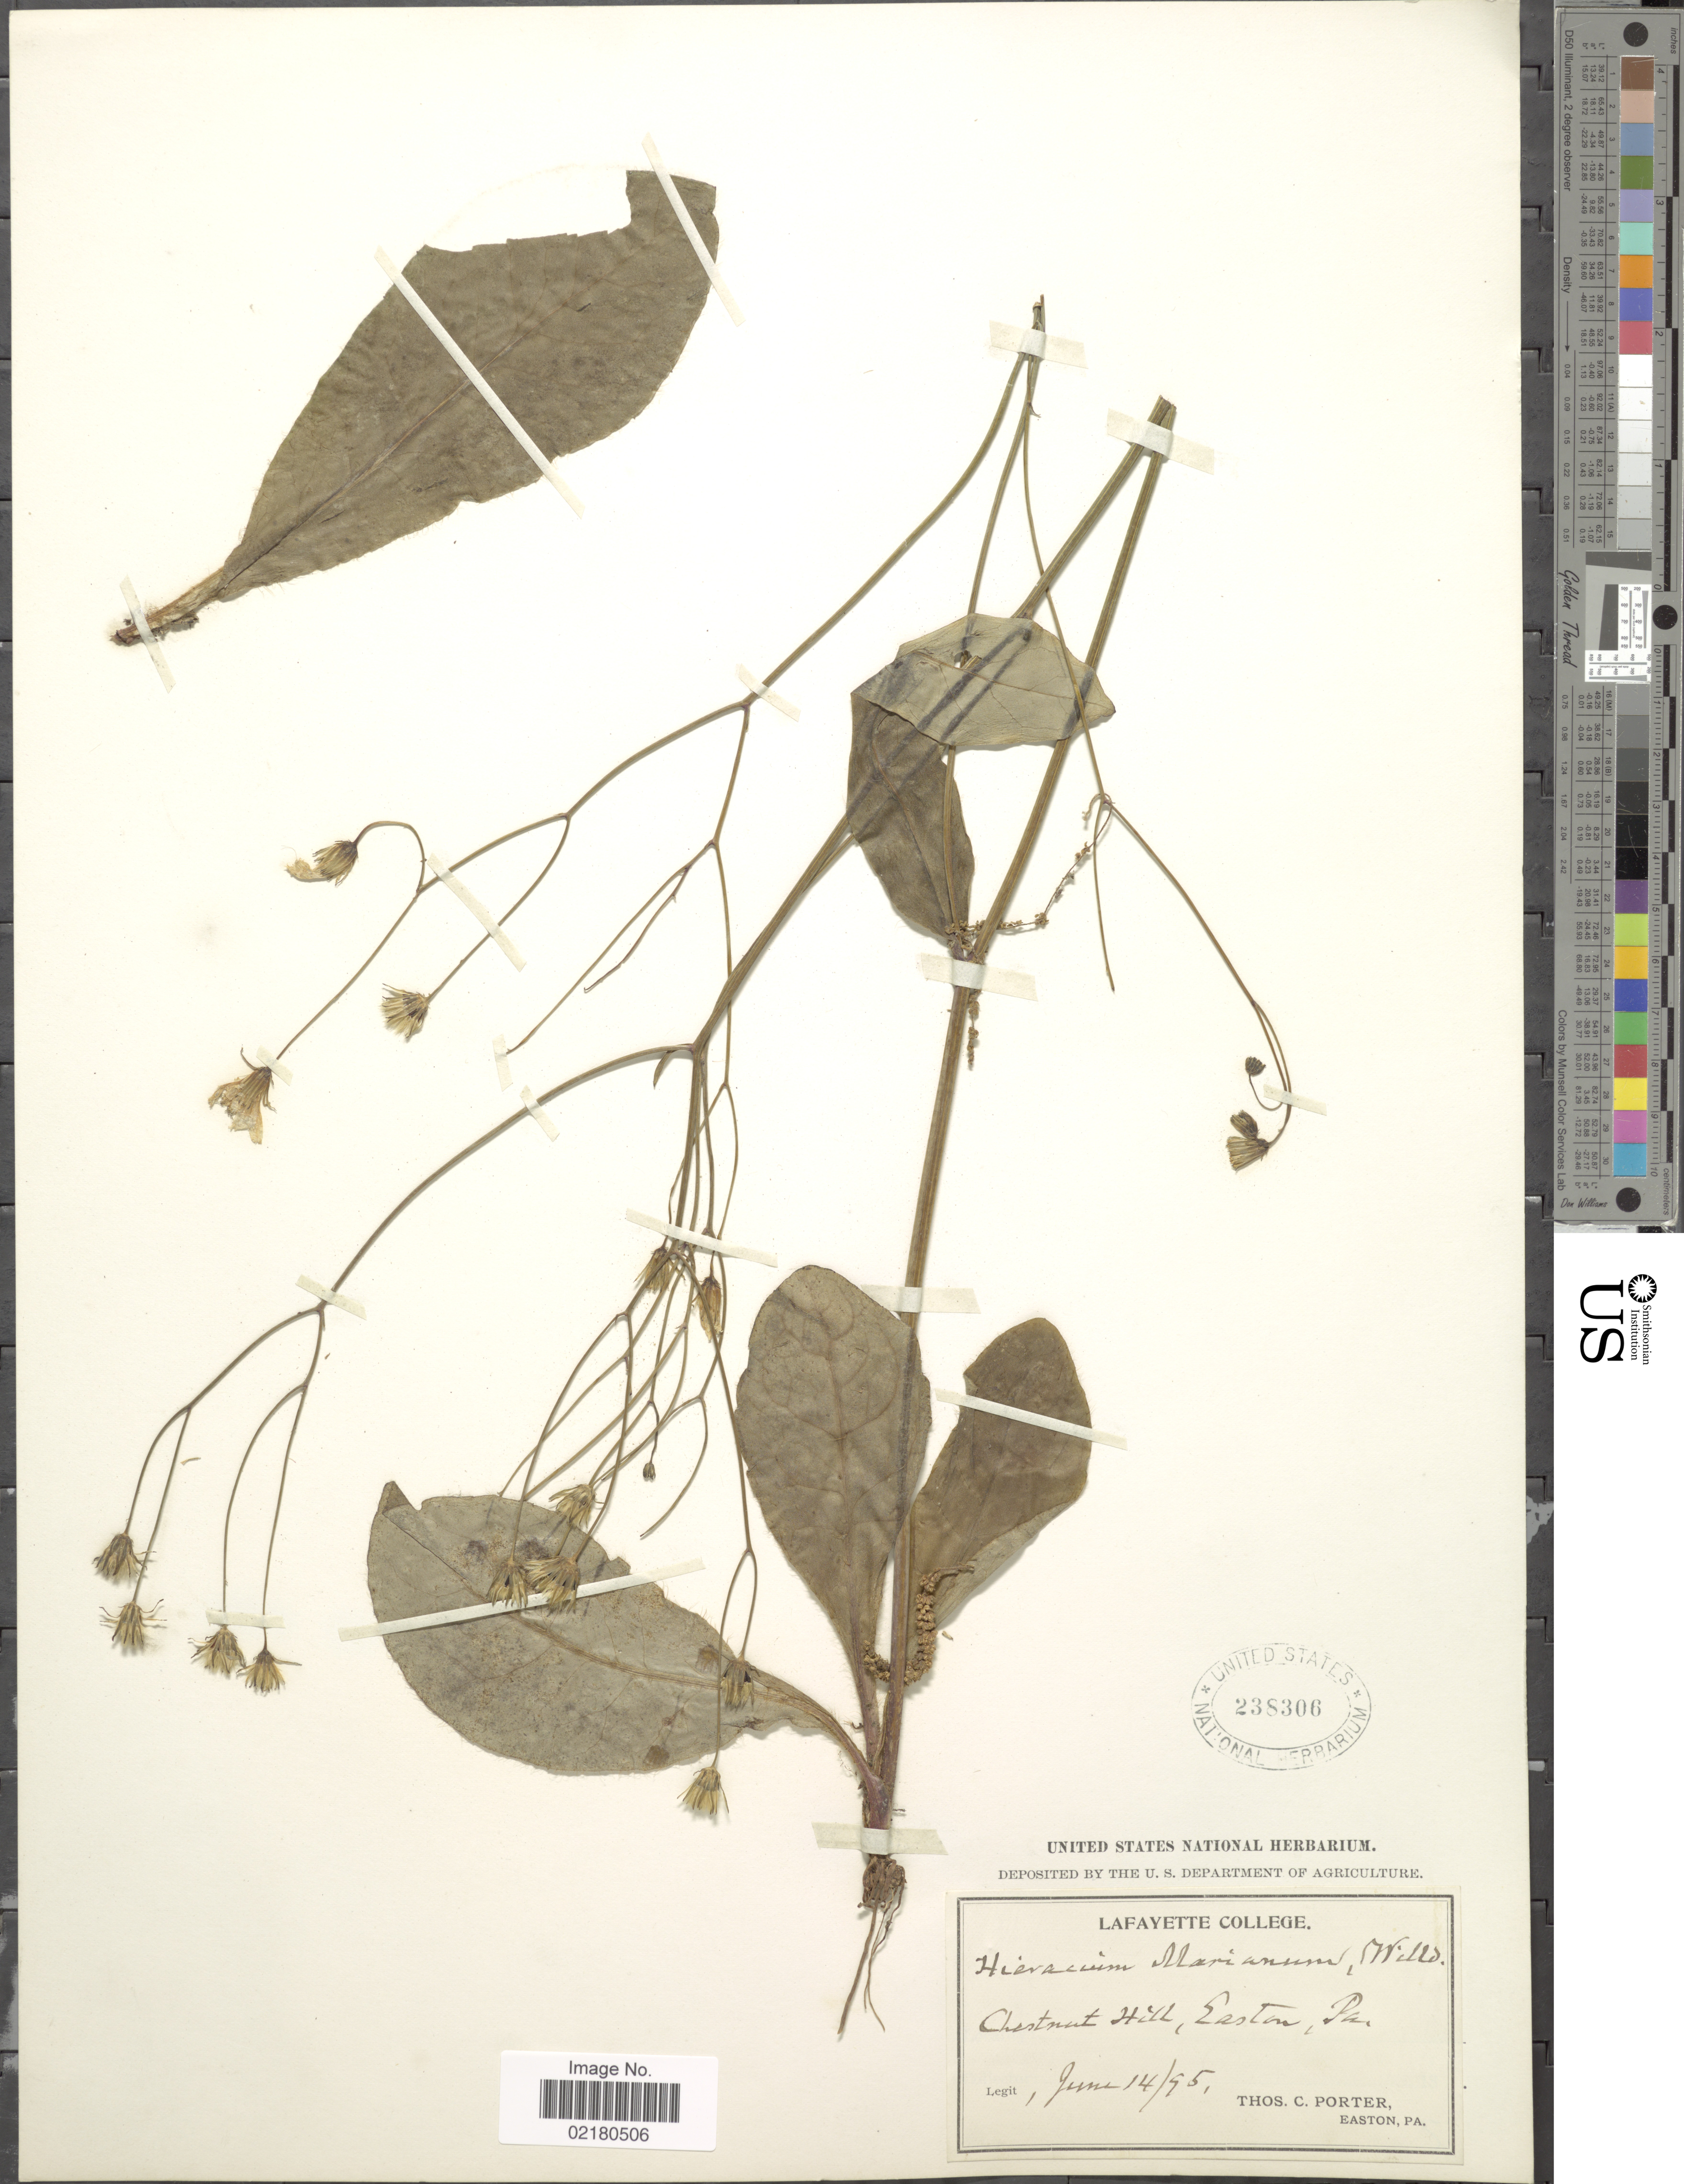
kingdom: Plantae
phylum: Tracheophyta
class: Magnoliopsida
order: Asterales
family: Asteraceae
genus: Hieracium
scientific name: Hieracium marianum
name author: Willd.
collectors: T. Porter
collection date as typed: Transcribed d/m/y: 14/6/95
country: United States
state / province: Pennsylvania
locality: Chestnut Hill, Easton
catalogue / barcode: US 238306